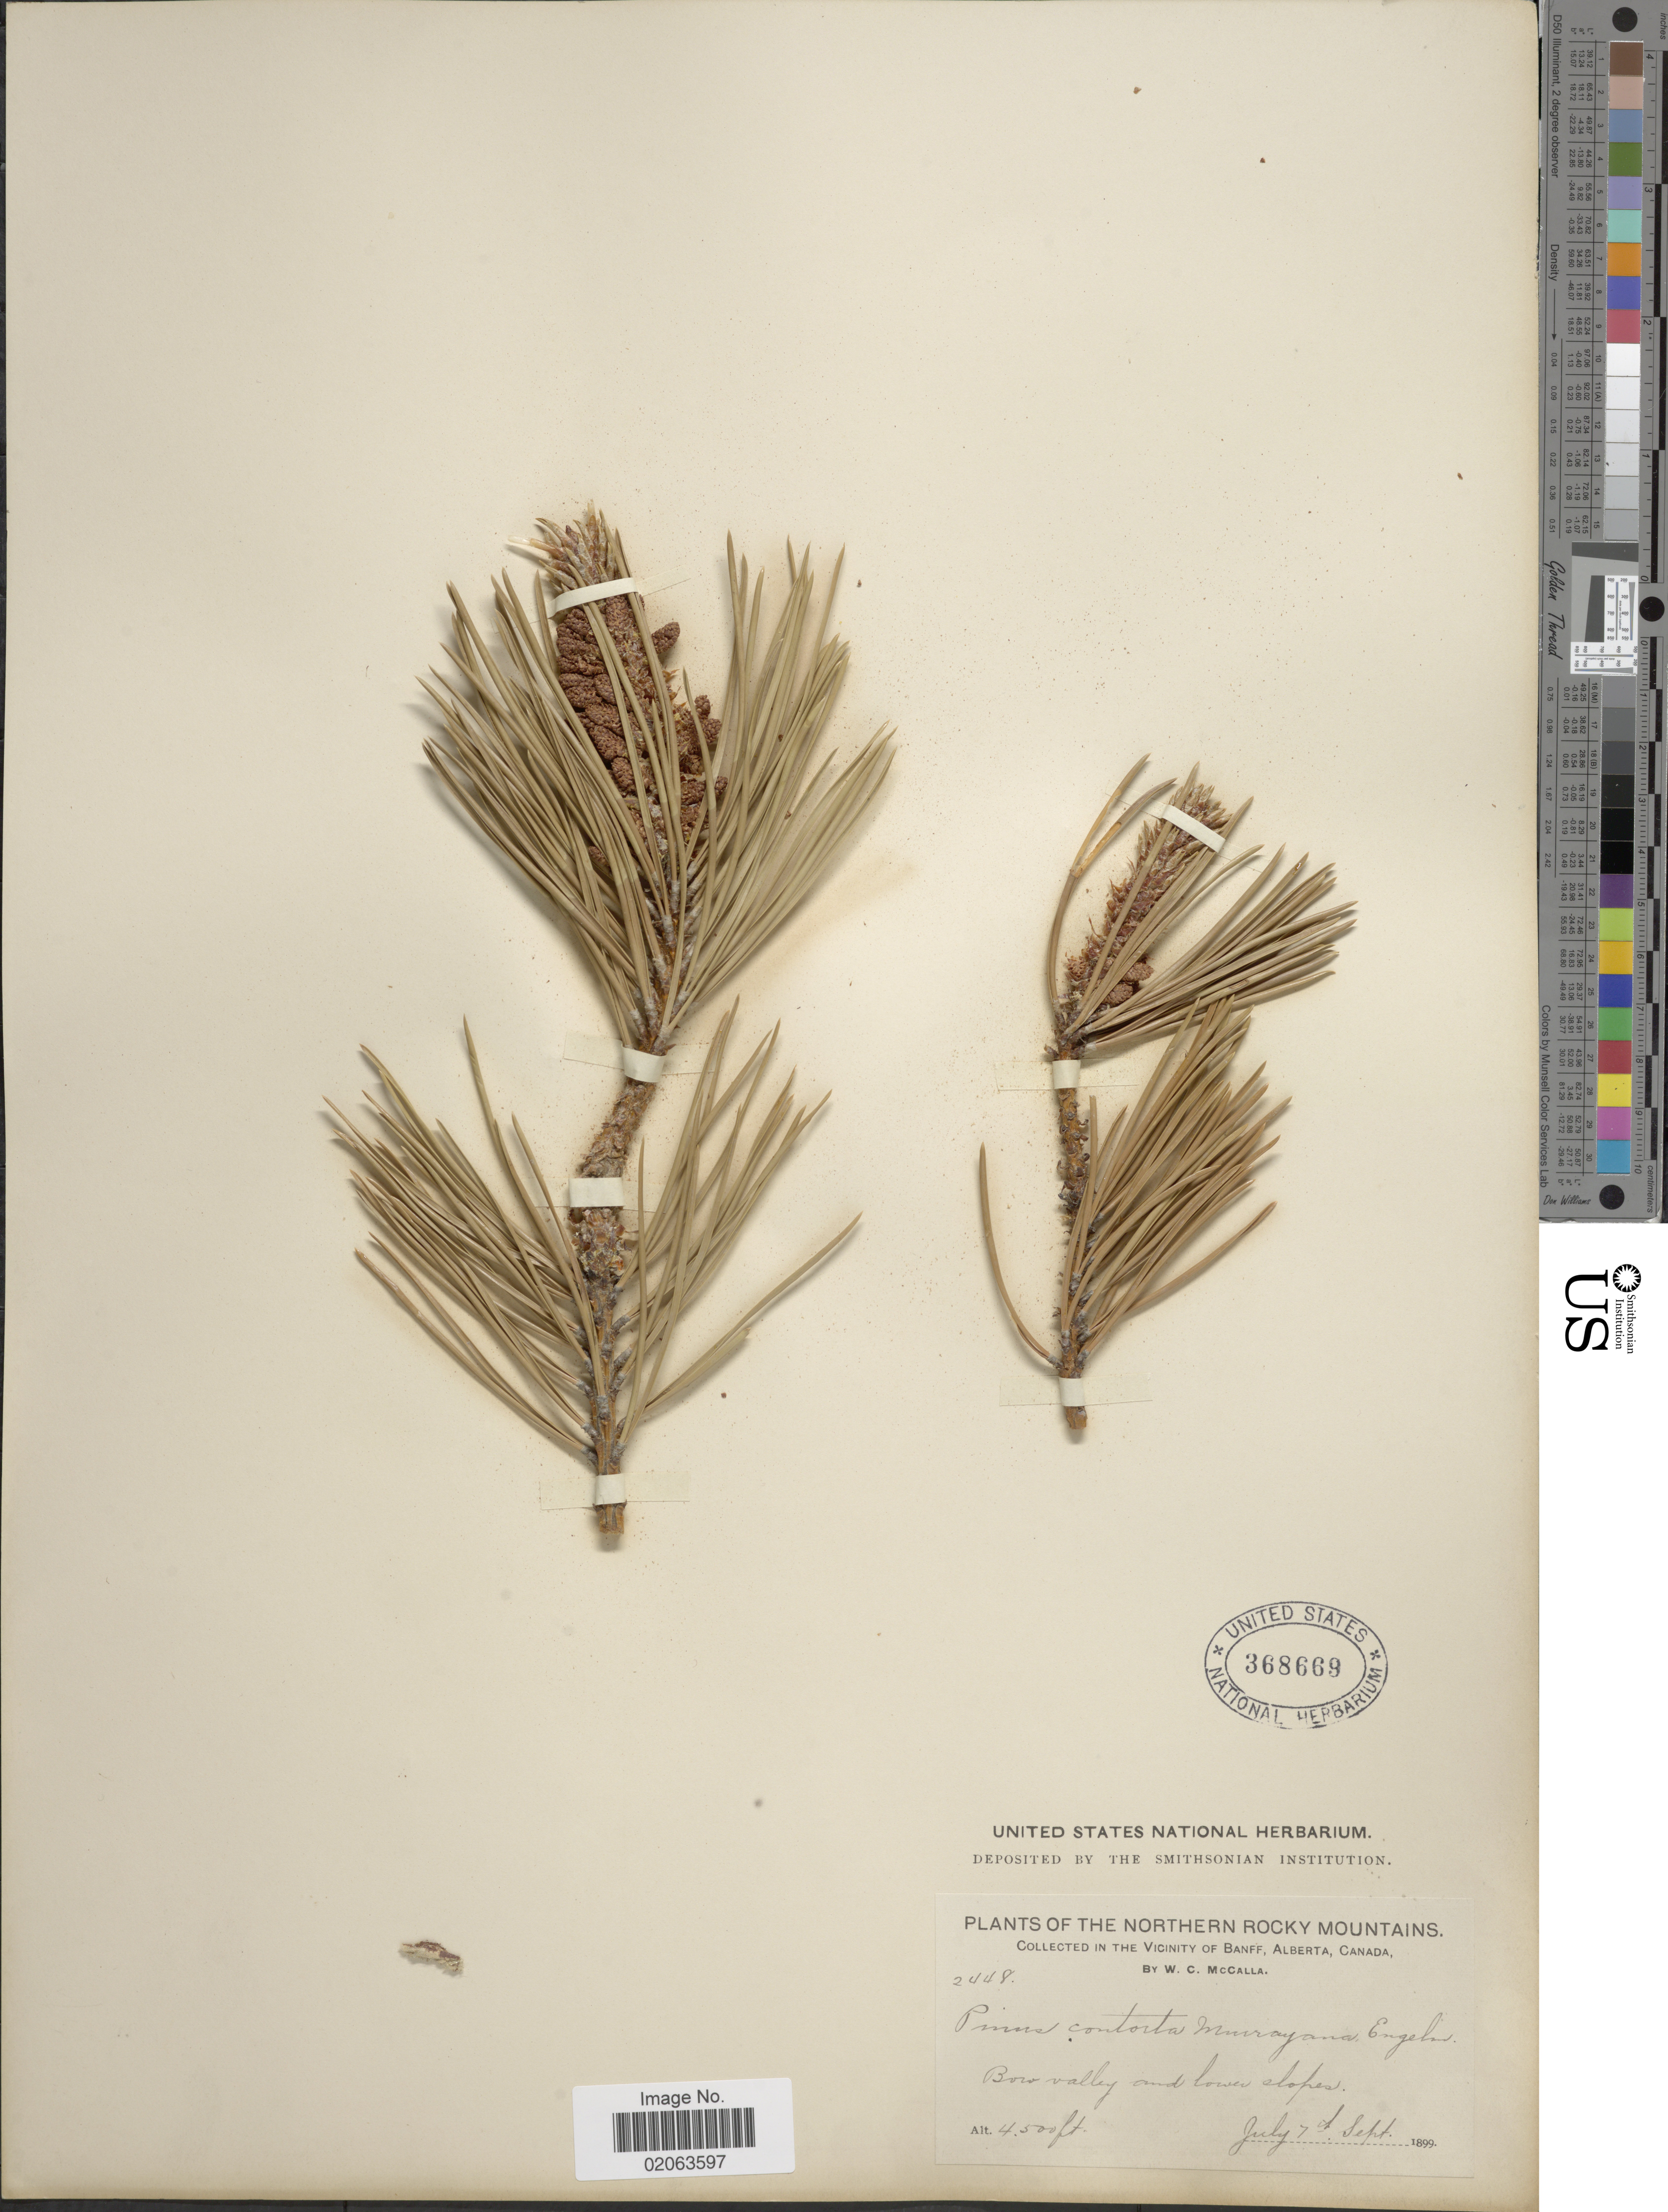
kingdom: Plantae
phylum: Tracheophyta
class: Pinopsida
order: Pinales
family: Pinaceae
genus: Pinus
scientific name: Pinus contorta var. latifolia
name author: Engelm. ex S. Watson in C. King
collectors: W. McCalla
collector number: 2448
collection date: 1899-07-07/1899-09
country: Canada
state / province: Alberta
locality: Northern Rocky Mountains, Vicinity of Banff, Alberta, Canada. Bow valley and lower slopes.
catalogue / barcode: US 368669